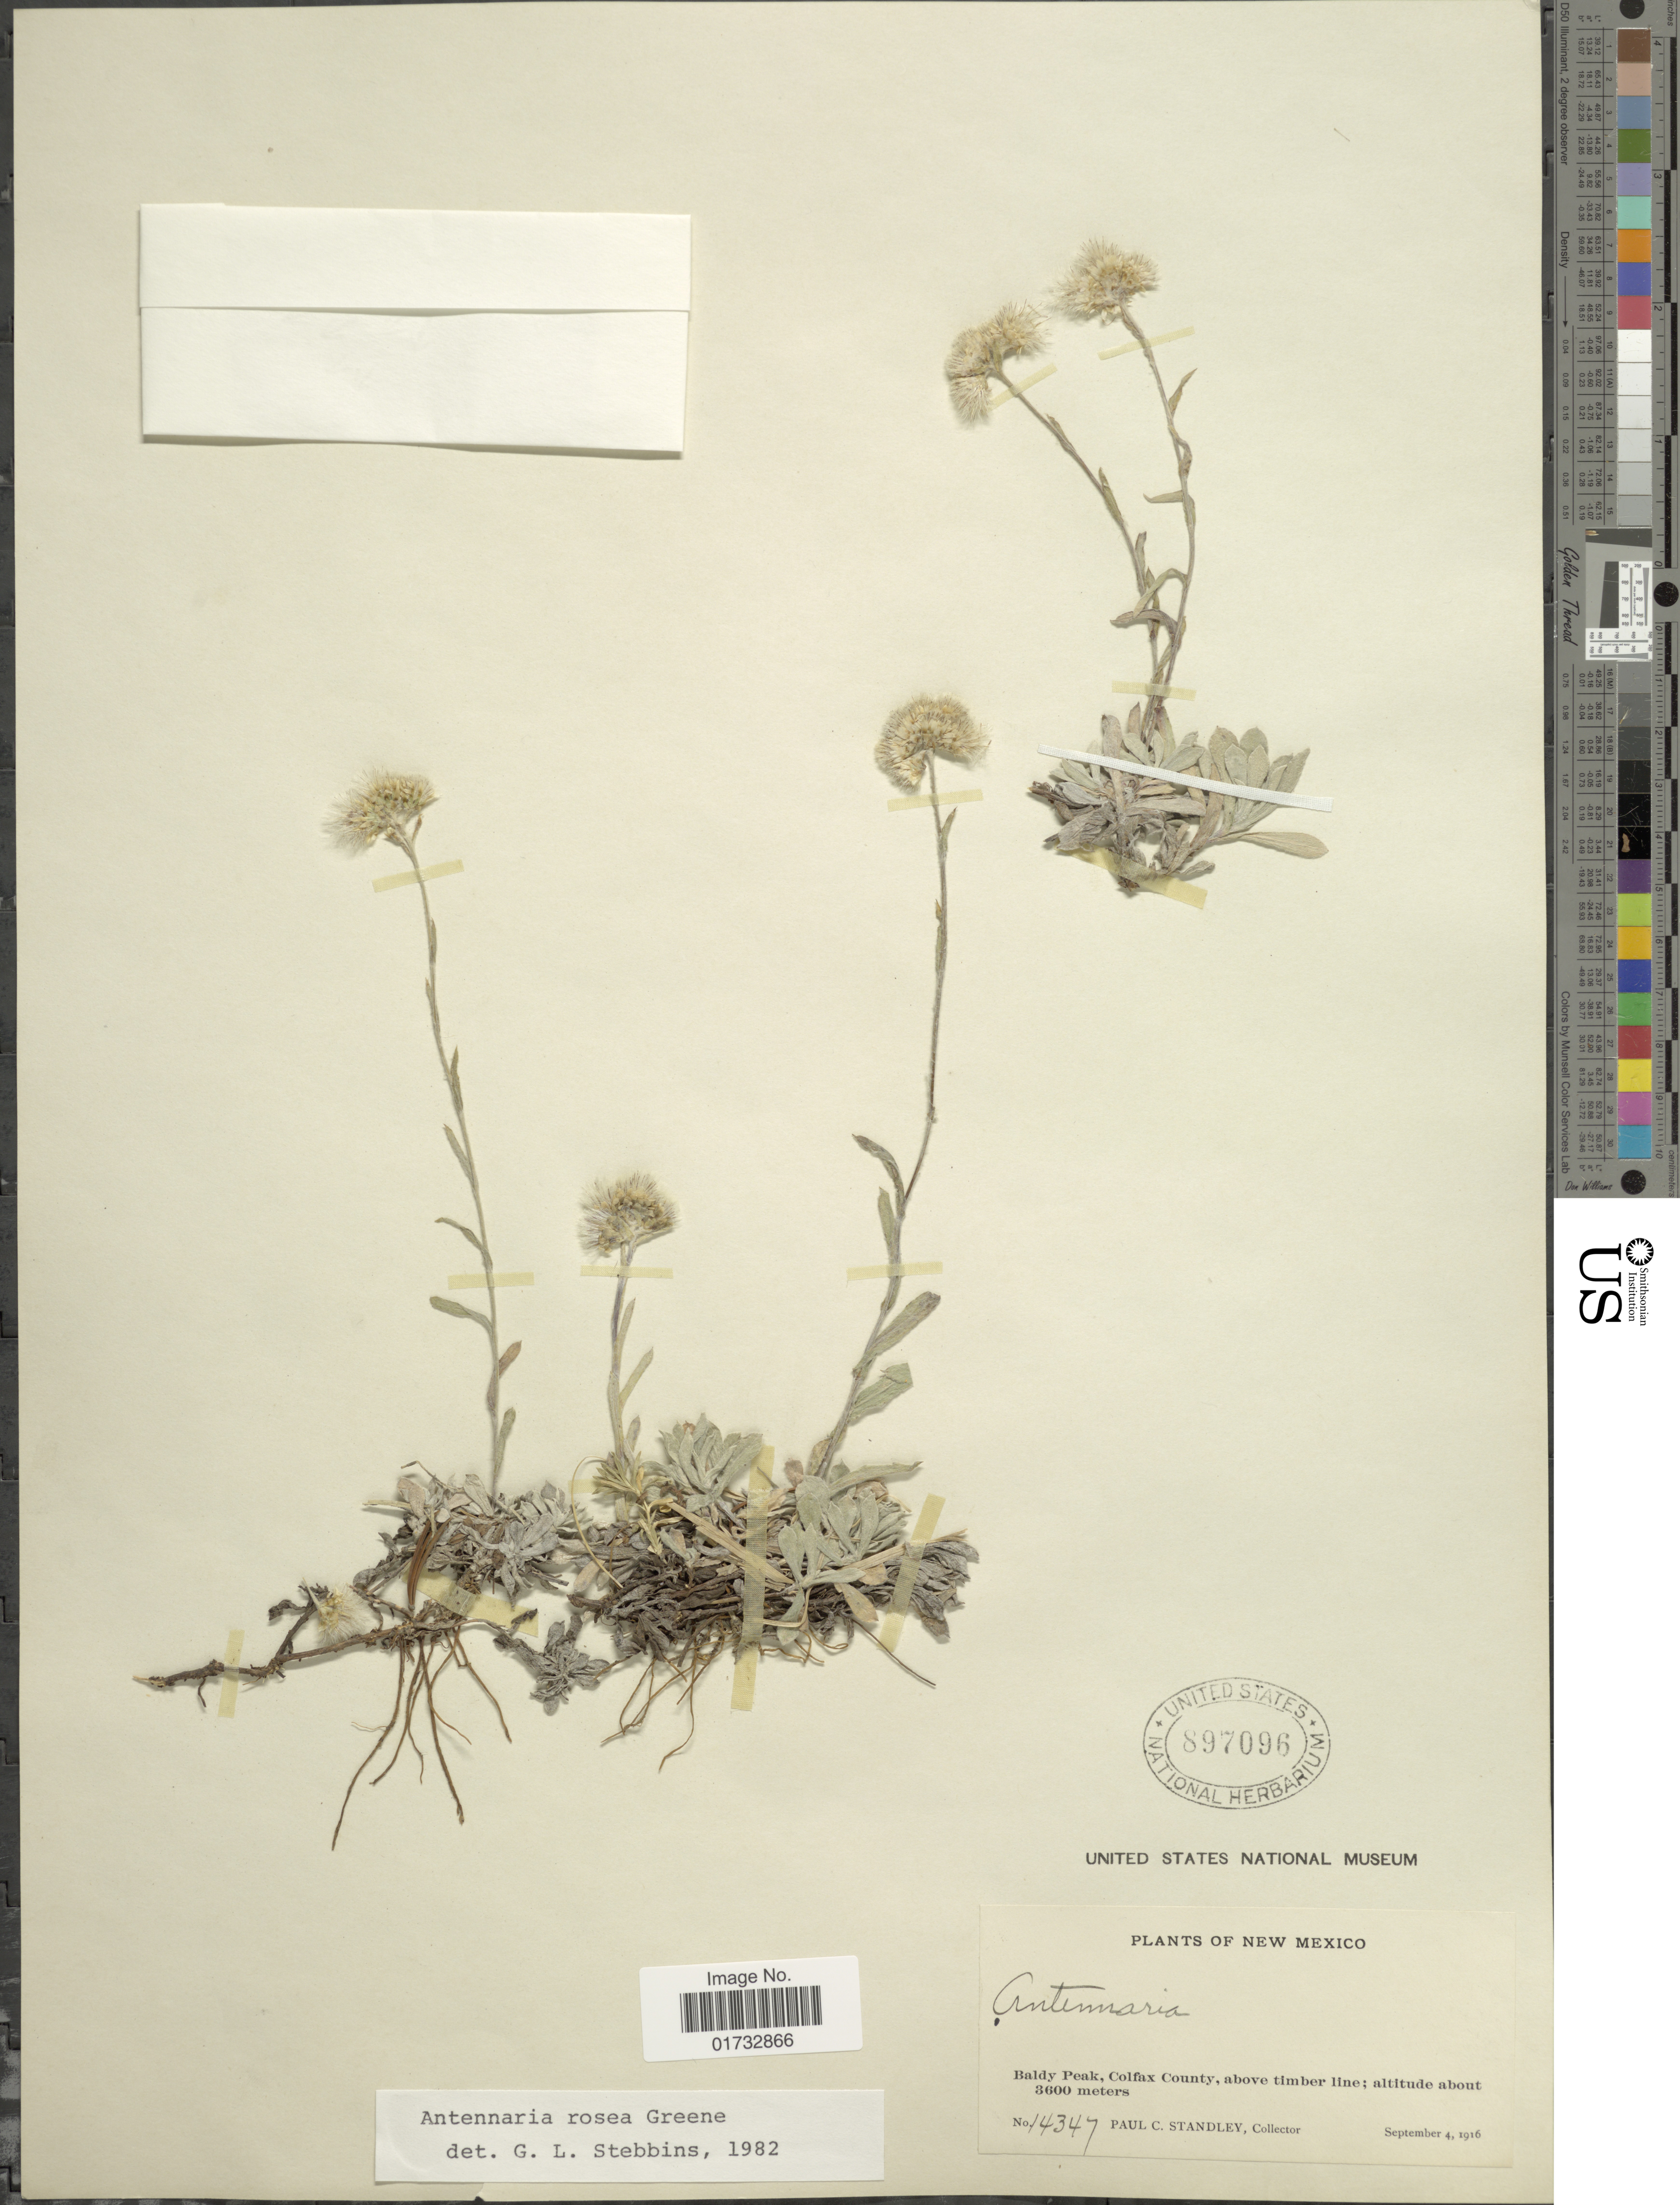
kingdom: Plantae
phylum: Tracheophyta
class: Magnoliopsida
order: Asterales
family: Asteraceae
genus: Antennaria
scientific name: Antennaria rosea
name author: Greene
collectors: P. C. Standley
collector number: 14347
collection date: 1916-09-04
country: United States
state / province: New Mexico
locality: Baldy Peak, Colfax County, above timberline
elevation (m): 3600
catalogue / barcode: US 897096